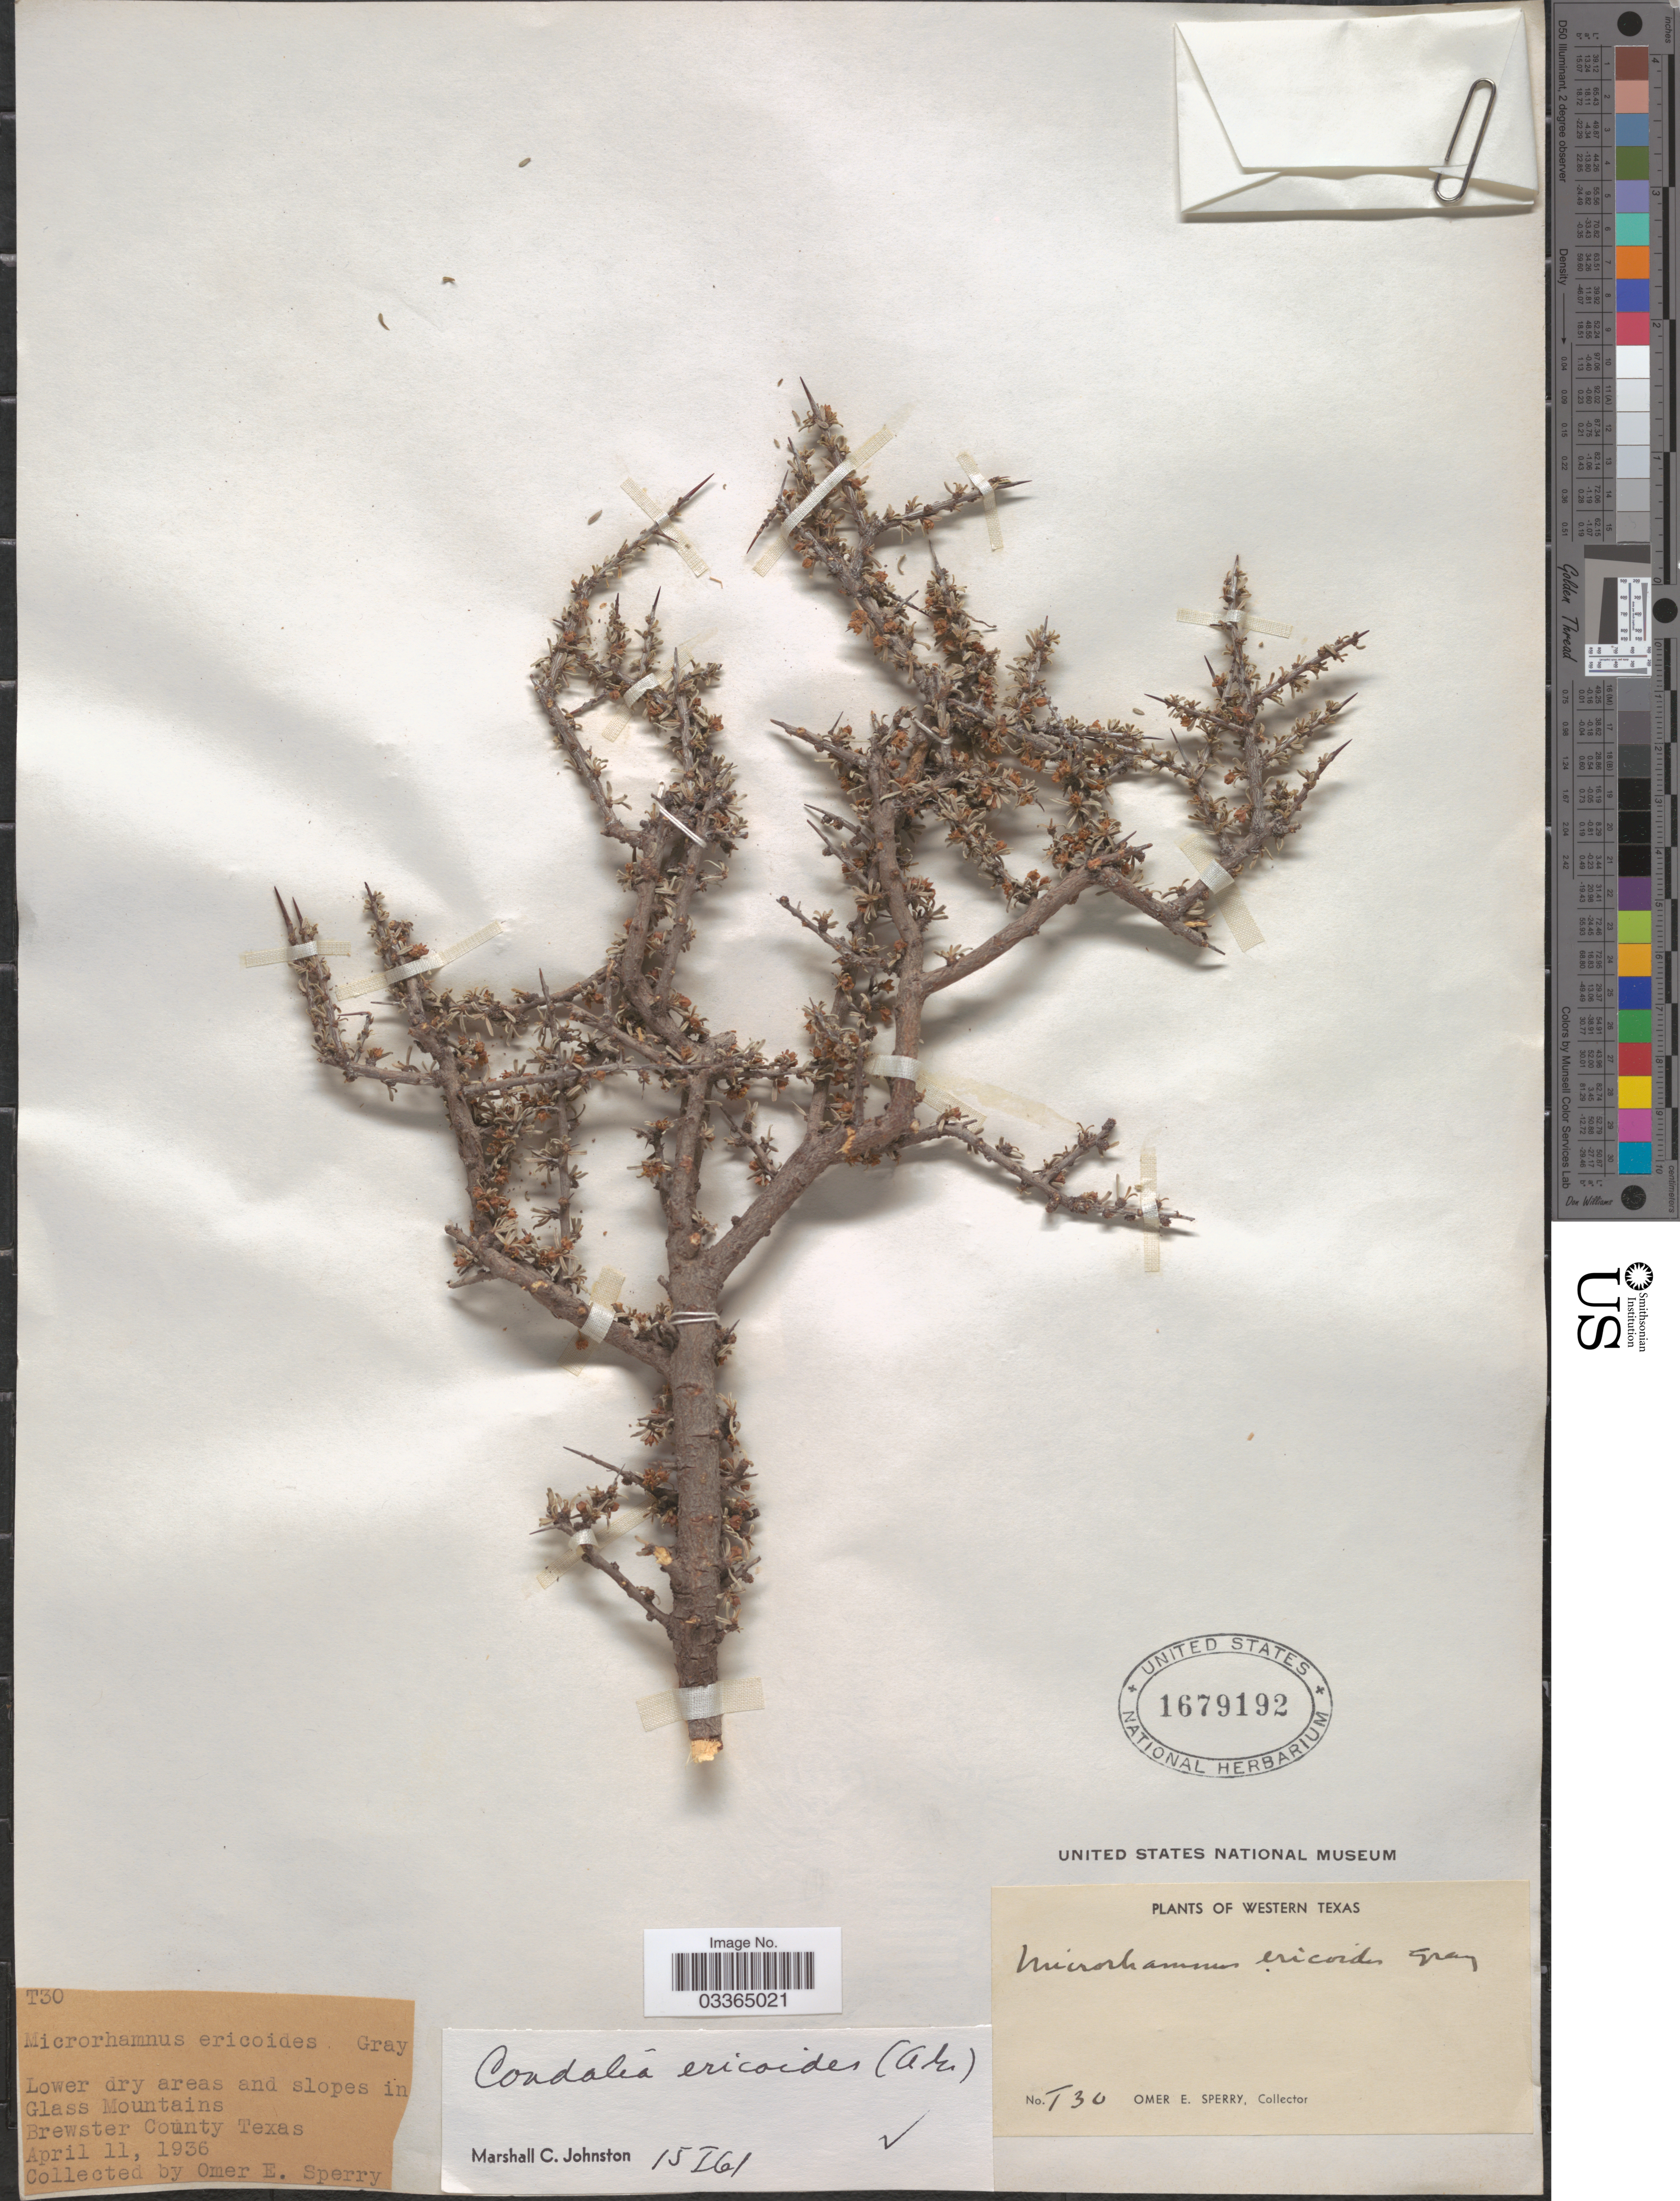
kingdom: Plantae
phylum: Tracheophyta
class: Magnoliopsida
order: Rosales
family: Rhamnaceae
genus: Condalia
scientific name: Condalia ericoides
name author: (A. Gray) M.C. Johnst.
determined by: Johnston, M. C.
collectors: O. E. Sperry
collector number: T30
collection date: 1936-04-11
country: United States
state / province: Texas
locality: Western Texas. Lower dry areas and slopes in Glass Mountains, Brewster County.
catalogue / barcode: US 1679192